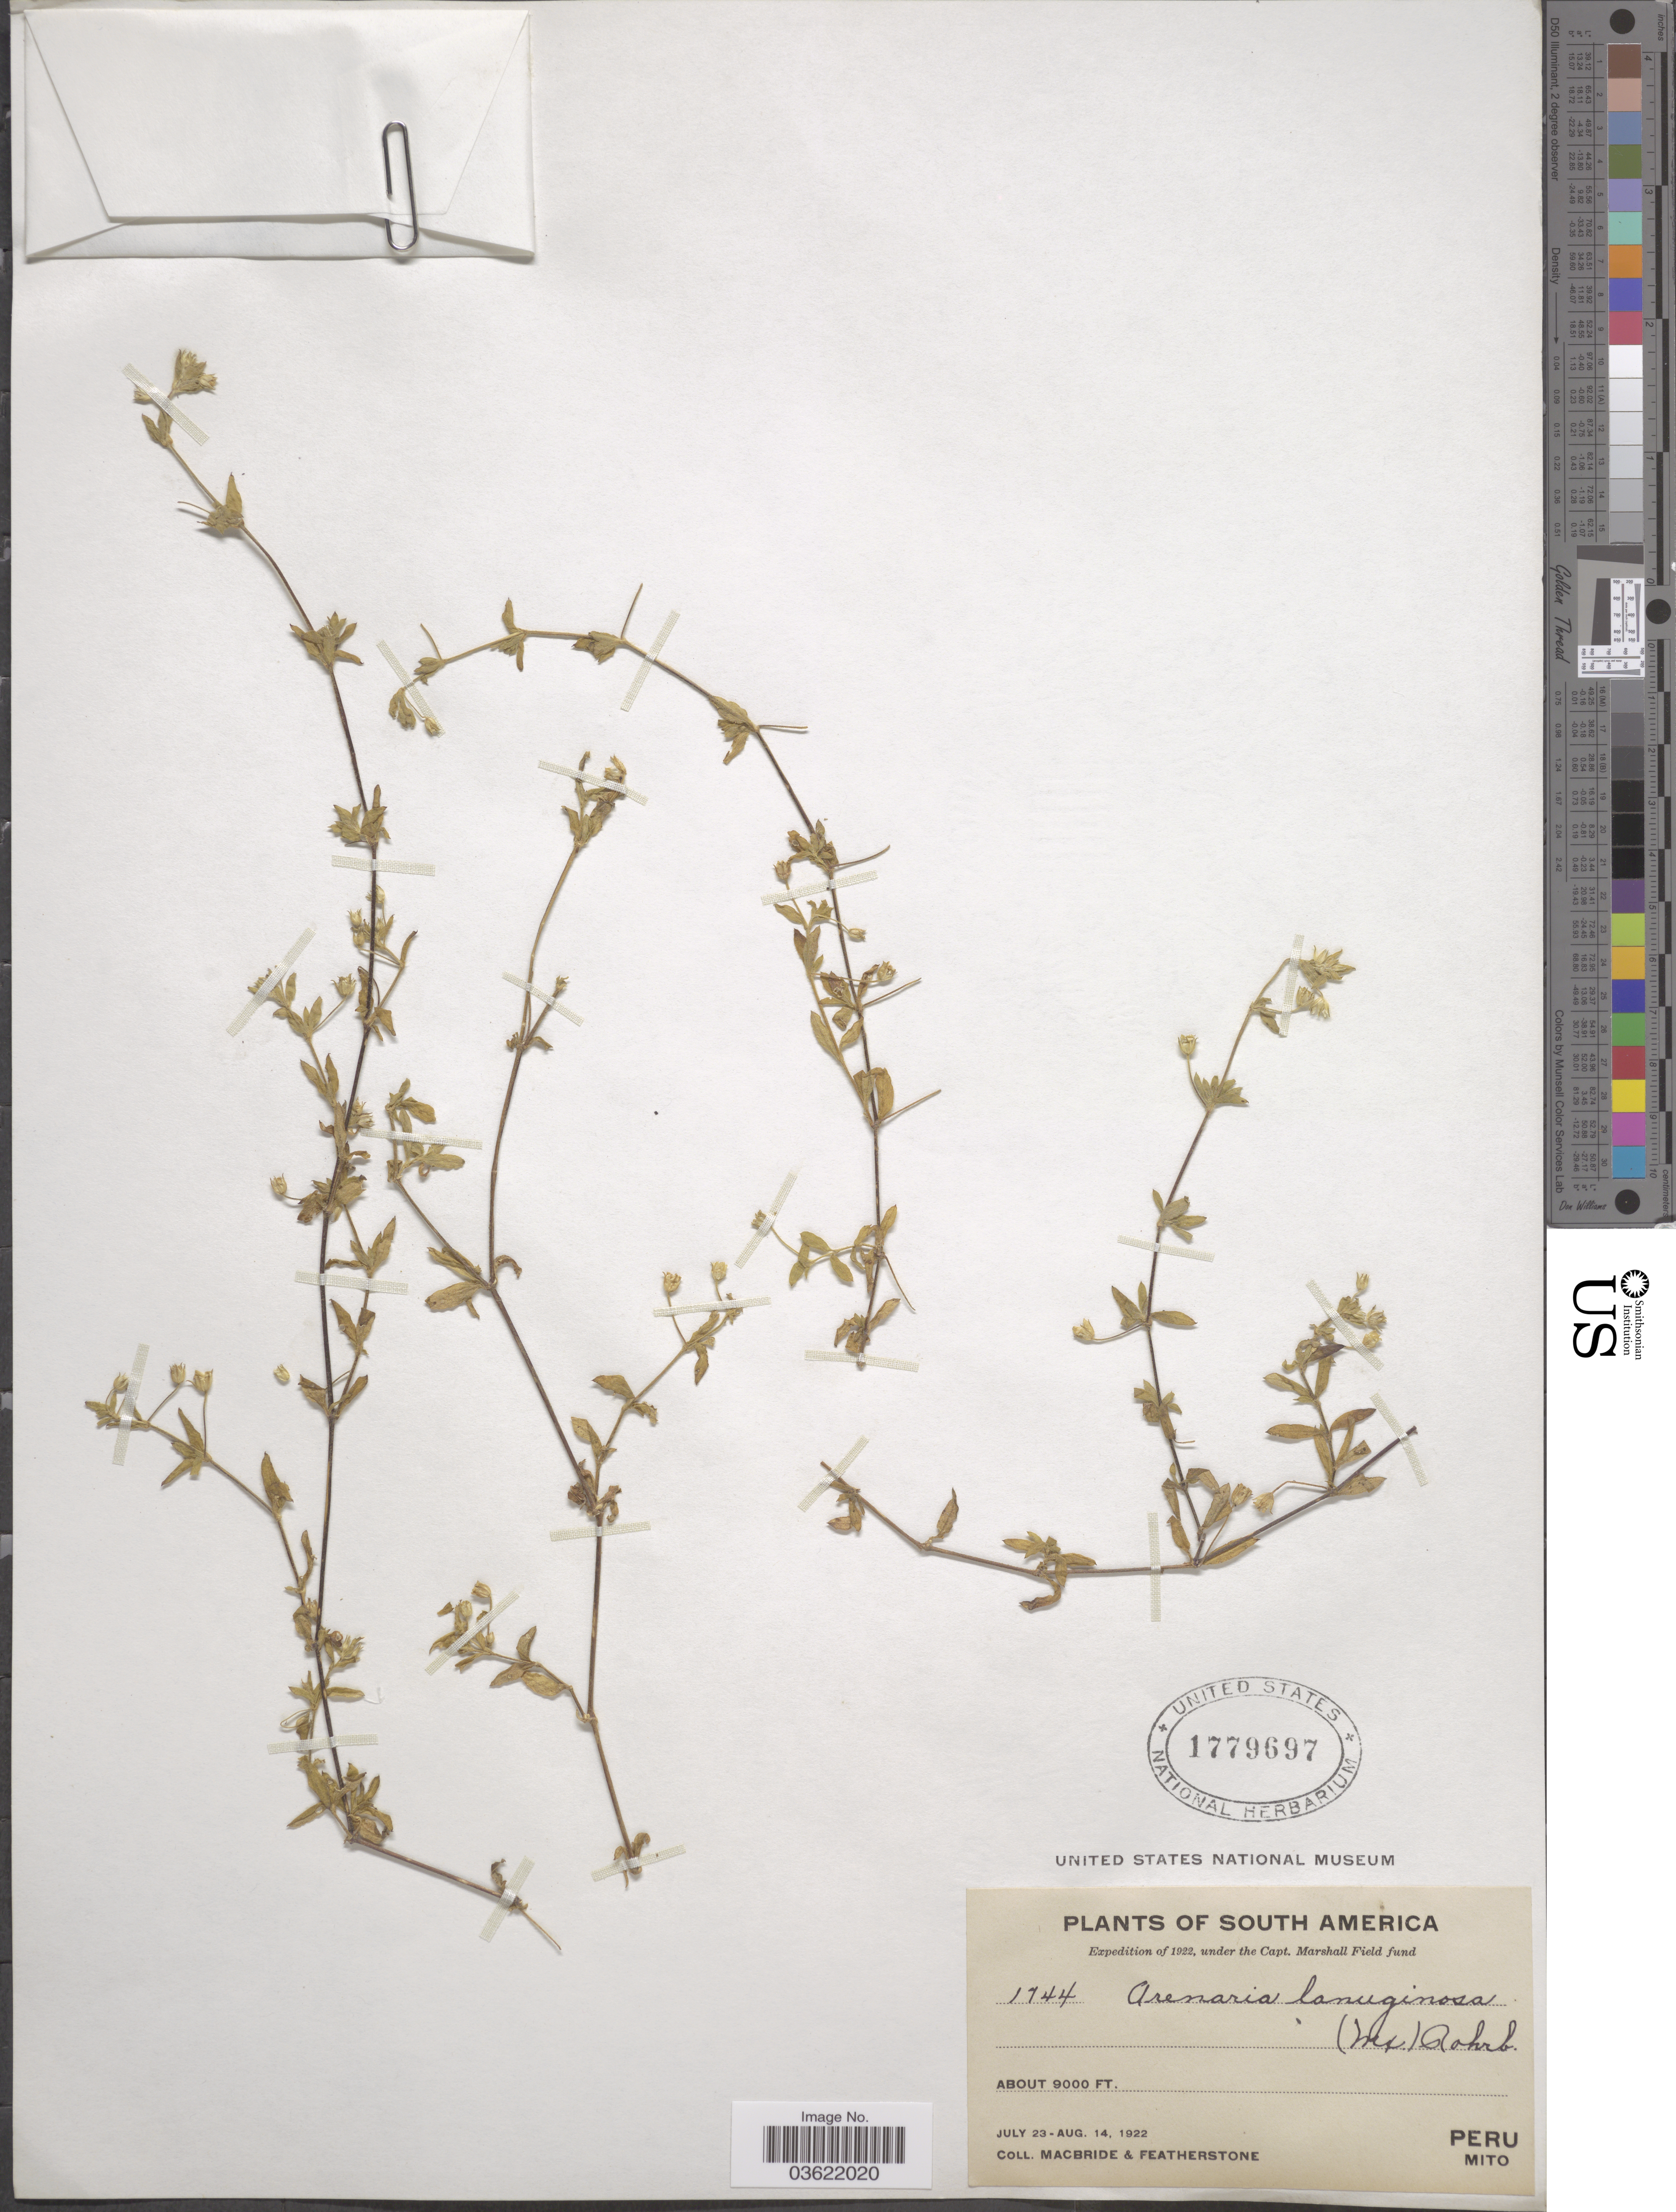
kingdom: Plantae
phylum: Tracheophyta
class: Magnoliopsida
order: Caryophyllales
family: Caryophyllaceae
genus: Arenaria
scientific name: Arenaria lanuginosa var. megalantha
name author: Rohrb.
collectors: Macbride, -- & -. Featherstone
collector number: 1744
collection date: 1922-07-23/1922-08-14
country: Peru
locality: Mito.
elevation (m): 2743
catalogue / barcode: US 1779697